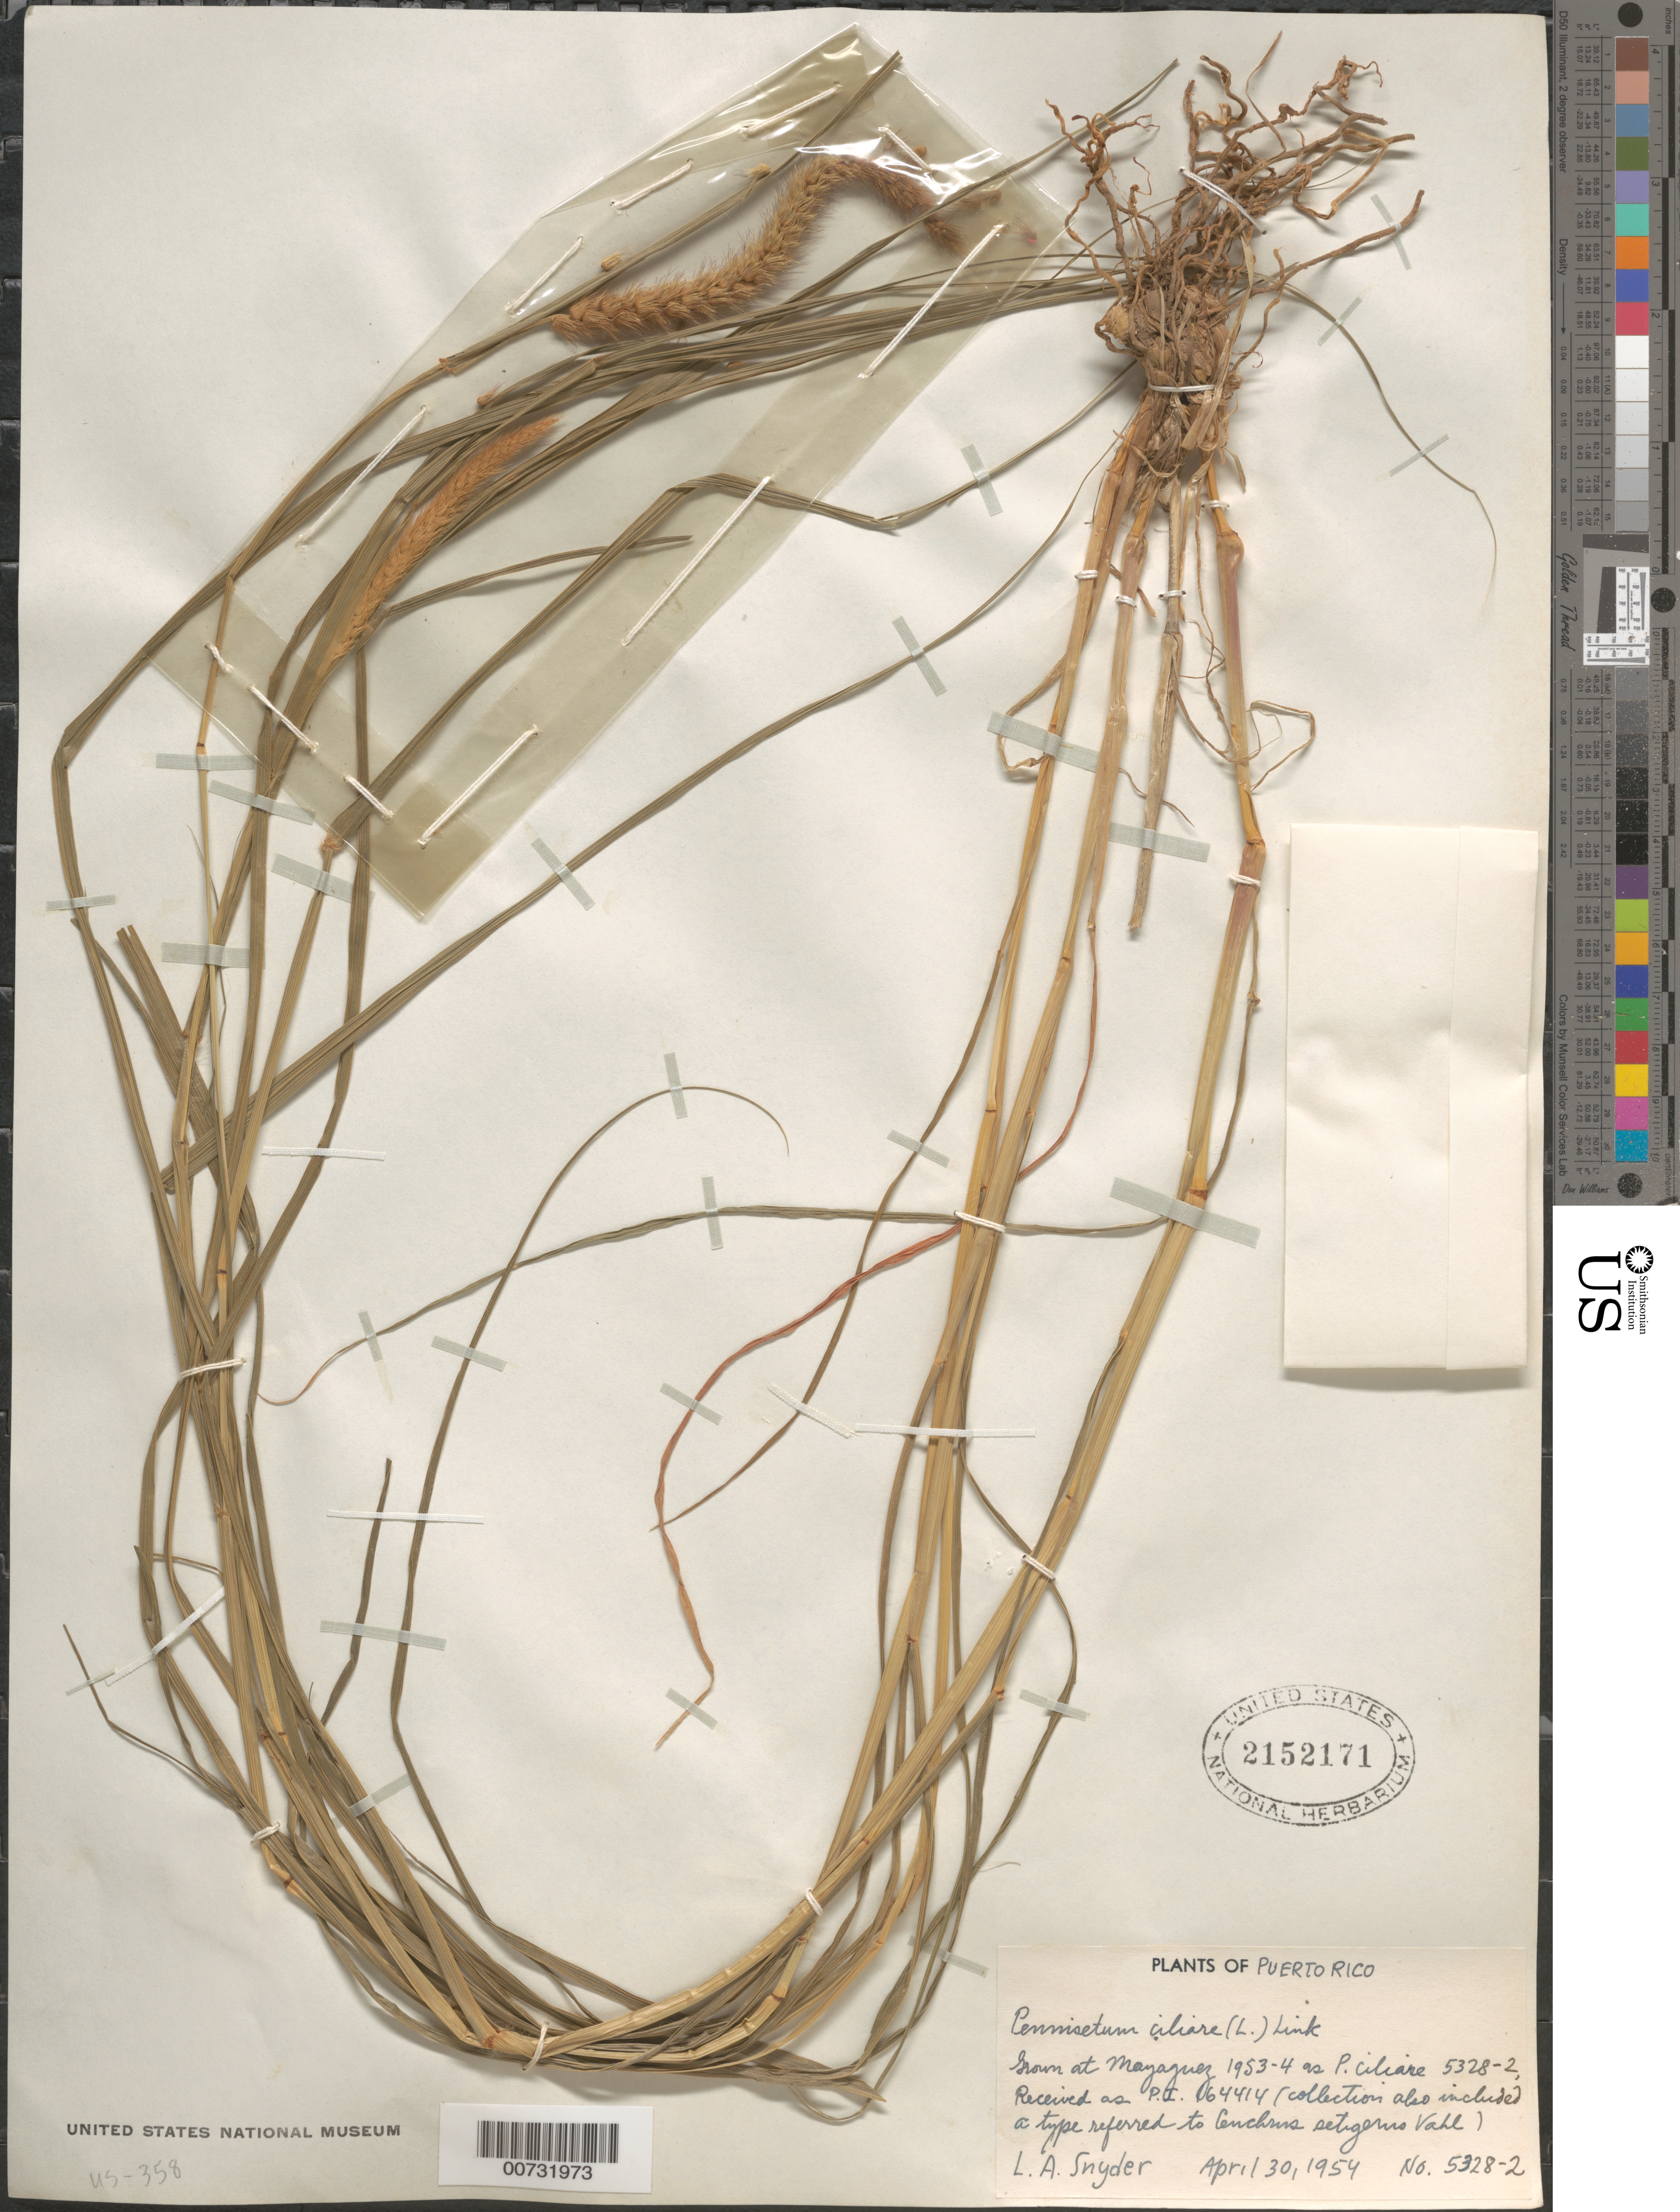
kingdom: Plantae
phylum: Tracheophyta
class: Liliopsida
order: Poales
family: Poaceae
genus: Cenchrus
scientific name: Cenchrus ciliaris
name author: L.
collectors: L. Snyder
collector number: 53282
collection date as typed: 30 Apr 1954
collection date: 1954-04-30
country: Puerto Rico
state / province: Mayagüez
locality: Mayaguez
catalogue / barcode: US 2152171